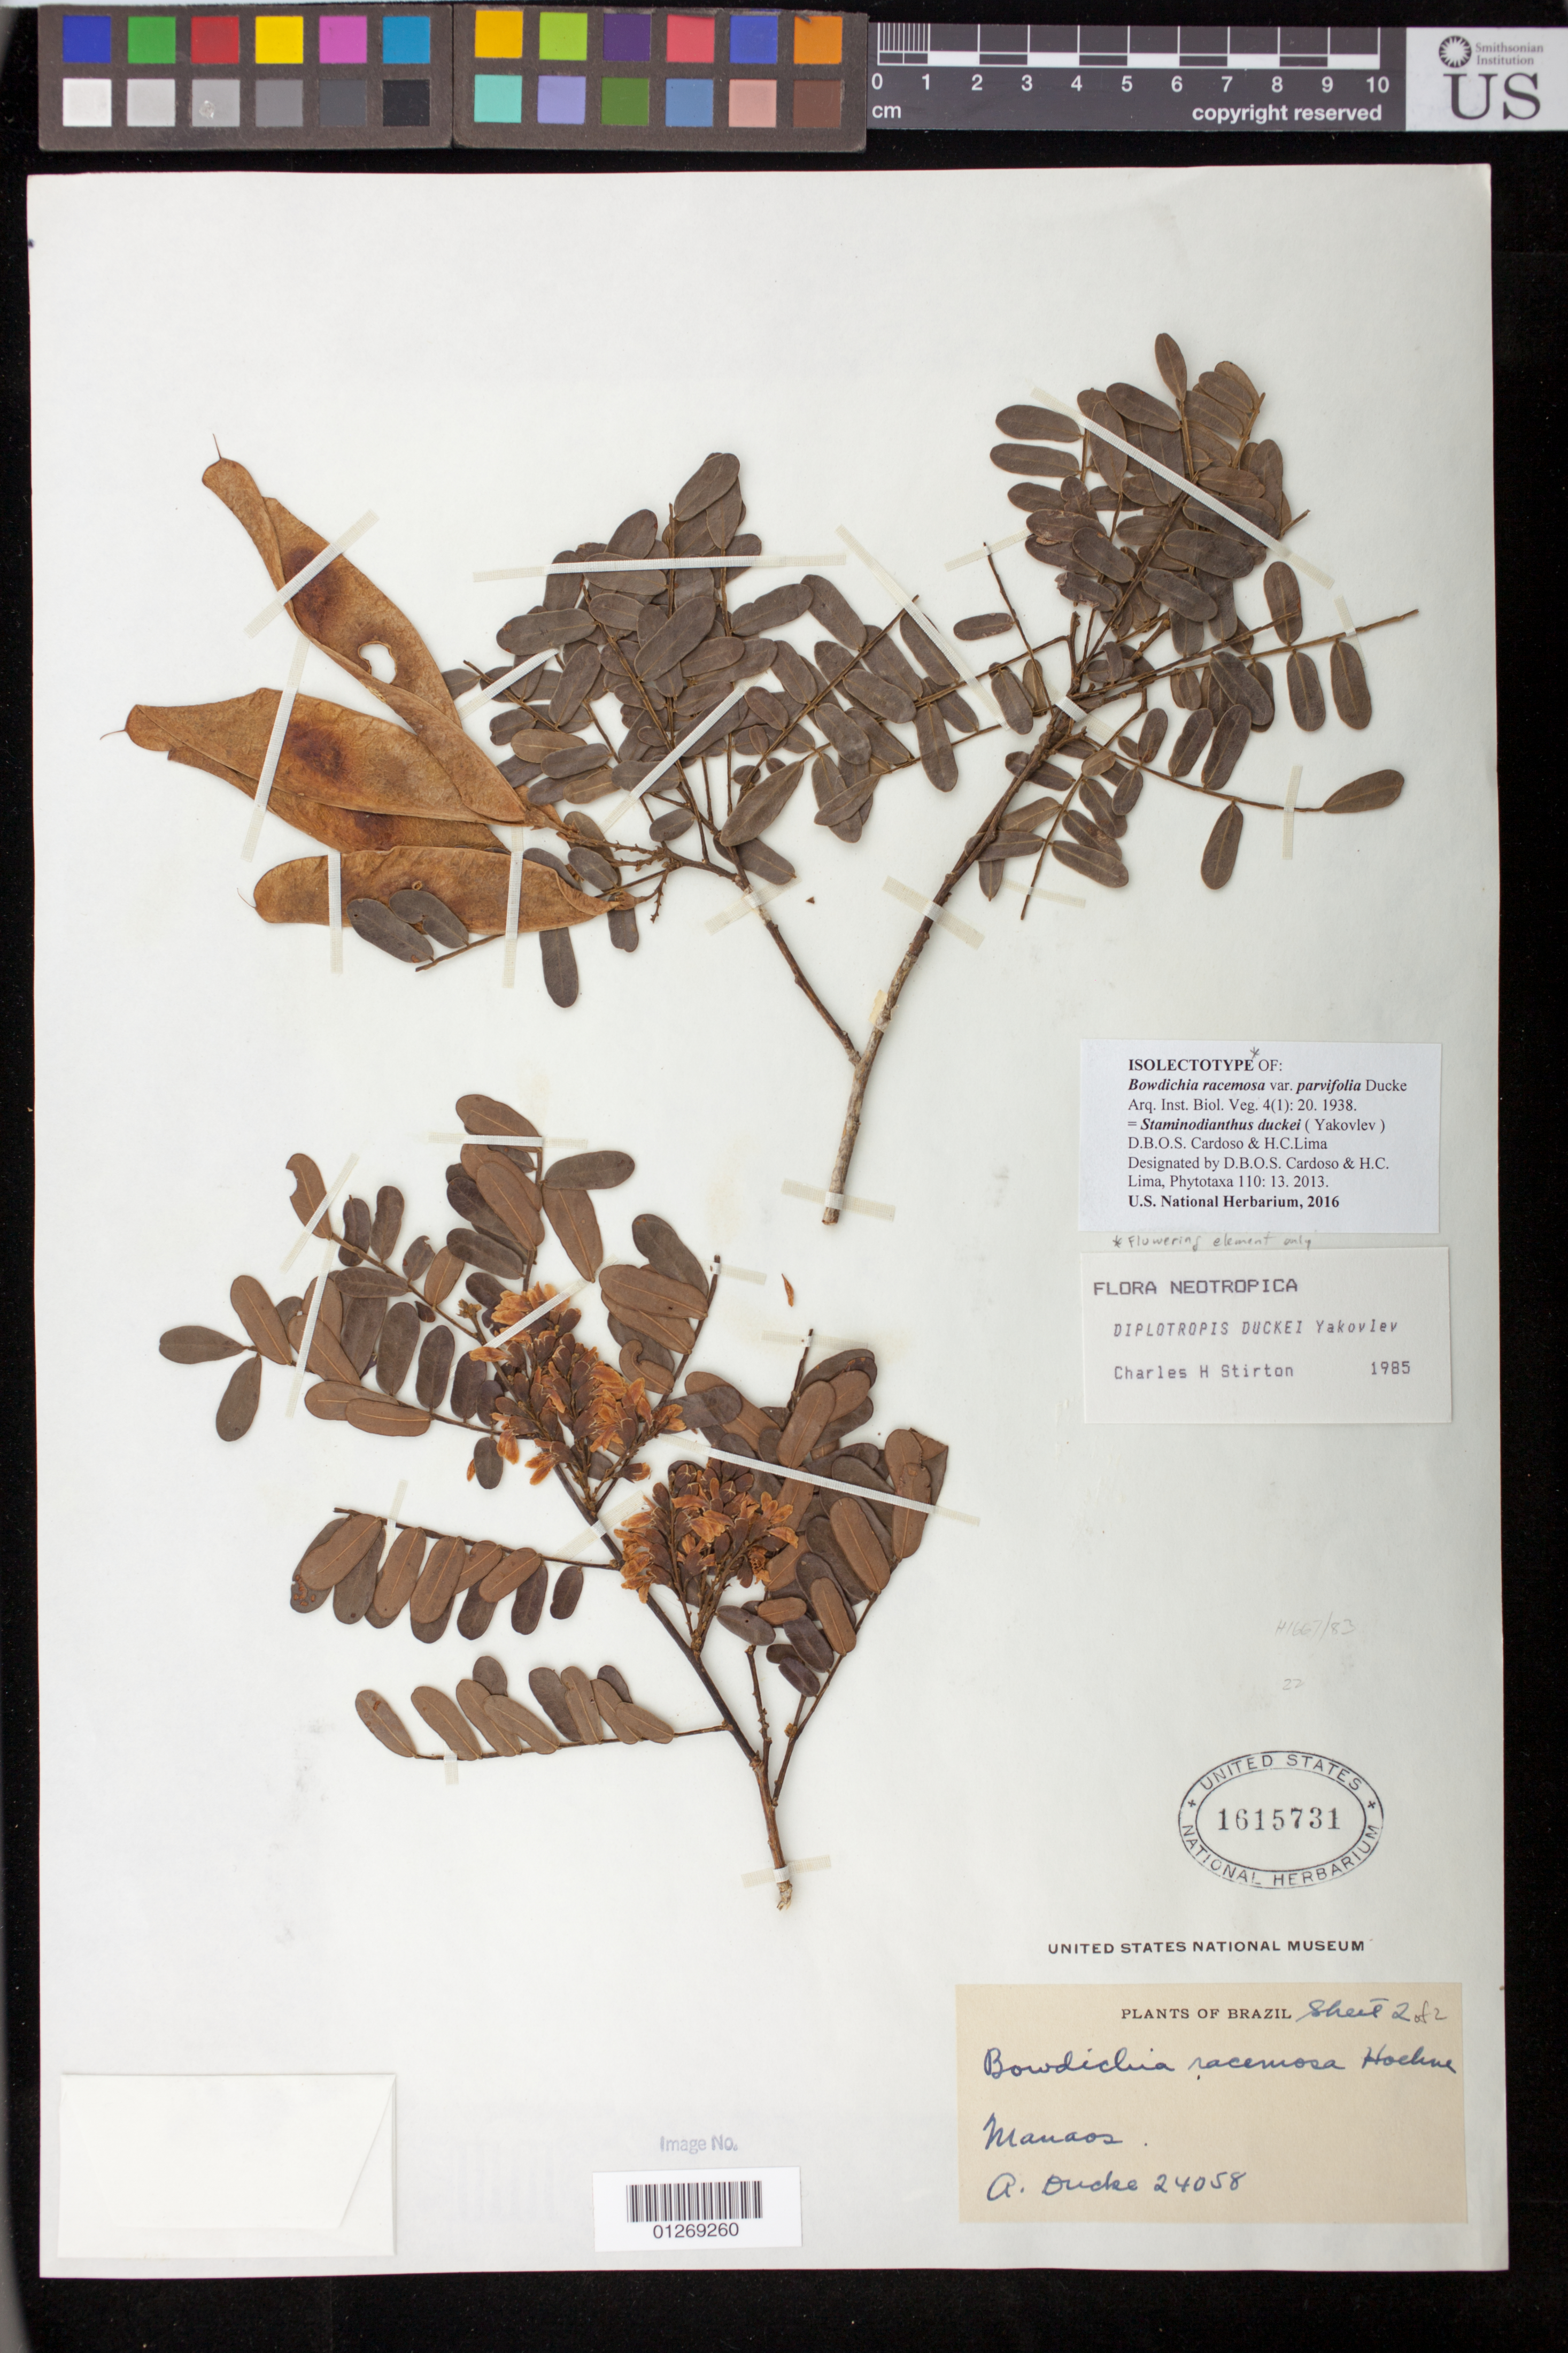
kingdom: Plantae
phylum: Tracheophyta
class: Magnoliopsida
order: Fabales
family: Fabaceae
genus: Bowdichia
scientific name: Bowdichia racemosa var. parvifolia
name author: Ducke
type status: Isolectotype; Isosyntype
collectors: A. Ducke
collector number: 24058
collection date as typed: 23-11-31 fl., 13-1-32 fr.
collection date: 1931-11-23,1932-01-13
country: Brazil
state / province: Amazonas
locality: Manáos (Amazonas), silva terris altis ultra Villa Minicipal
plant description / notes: Sheet mounted with flowering and fruiting material collected on different dates. Cardoso & Lima (2013) select as lectotype "flowering branches only", mis-citing collection date of 24 November 1931 [correctly cited later in paper as 23 November 1931; note that material on this US specimen is dated "23-11-31 fl., 13-1-32 fr."]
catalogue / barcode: US 1615731